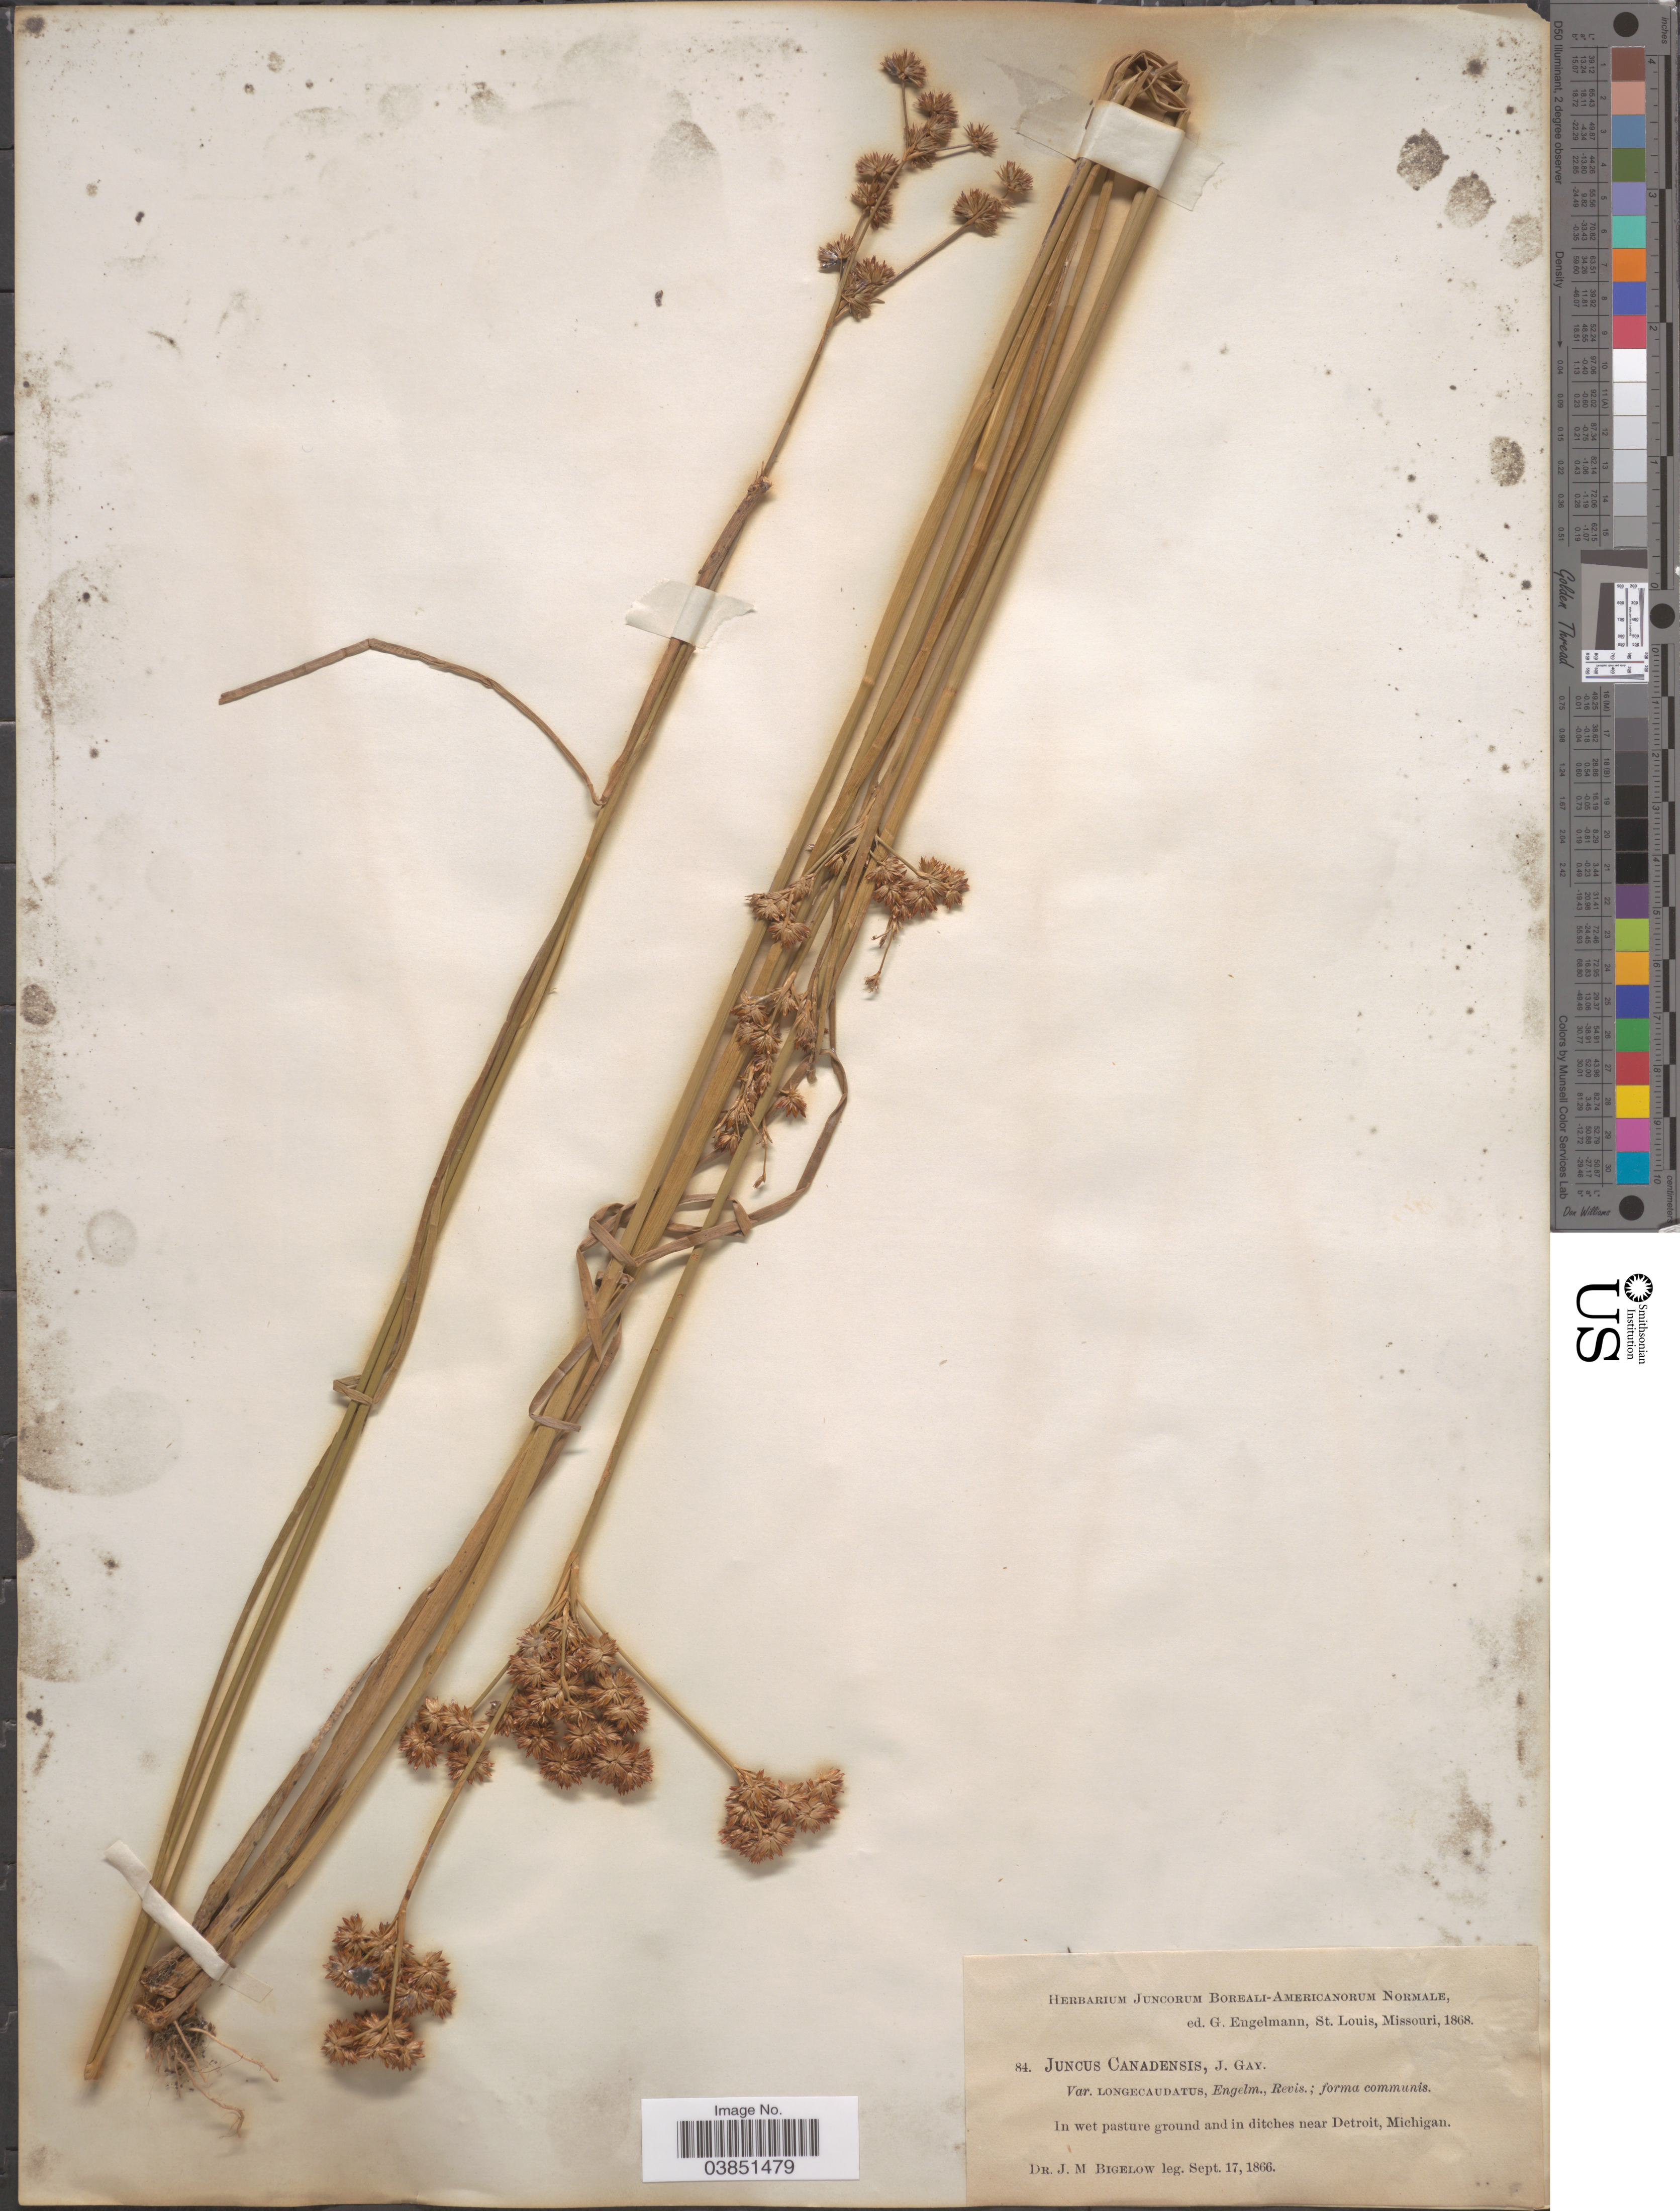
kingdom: Plantae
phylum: Tracheophyta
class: Liliopsida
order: Poales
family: Juncaceae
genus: Juncus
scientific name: Juncus canadensis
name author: J. Gay ex Laharpe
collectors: J. M. Bigelow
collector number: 84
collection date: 1866-09-17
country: United States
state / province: Michigan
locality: Near Detroit.